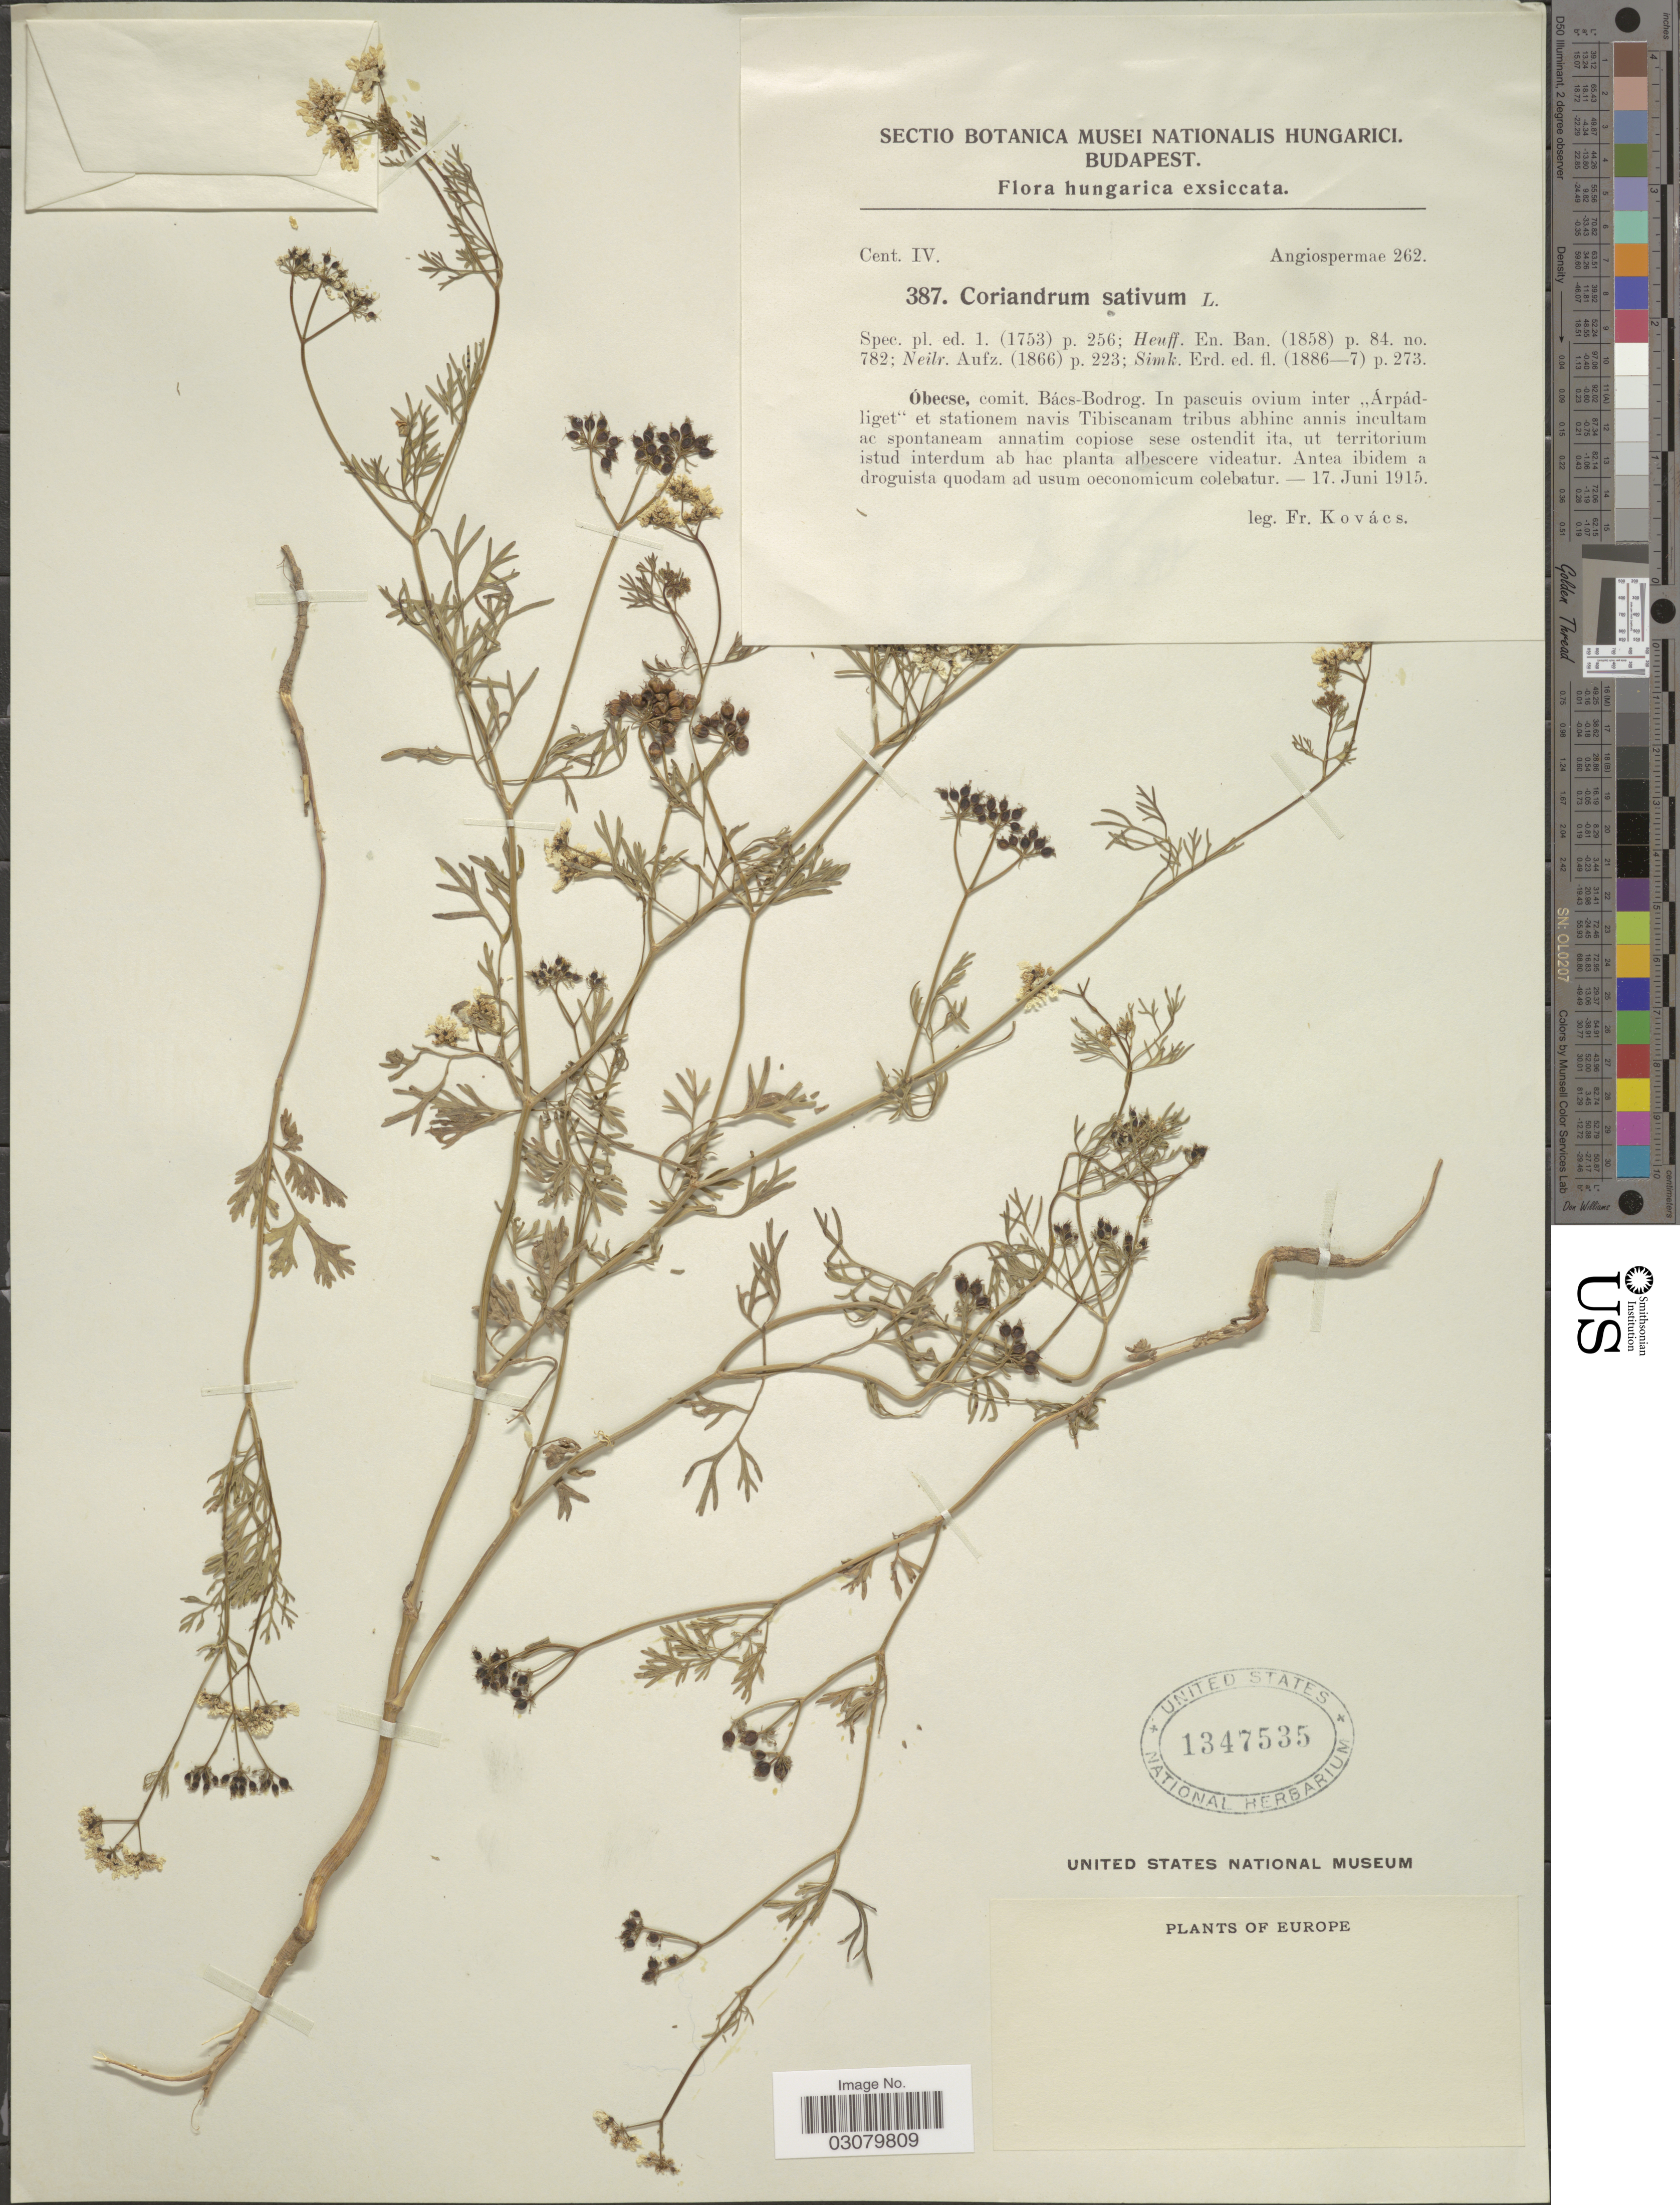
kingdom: Plantae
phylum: Tracheophyta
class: Magnoliopsida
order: Apiales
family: Apiaceae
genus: Coriandrum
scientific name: Coriandrum sativum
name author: L.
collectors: F. Kovacs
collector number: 387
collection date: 1915-06-17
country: Hungary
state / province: Budapest, Capital District of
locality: Budapest. Óbecse, comit. Bács-Bodrog. In pascuis ovium inter "Árpádliget" et stationem navis Tibiscanam tribus abhine annis incultam ac spontaneam annatim copiose sese ostendit ita.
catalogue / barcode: US 1347535